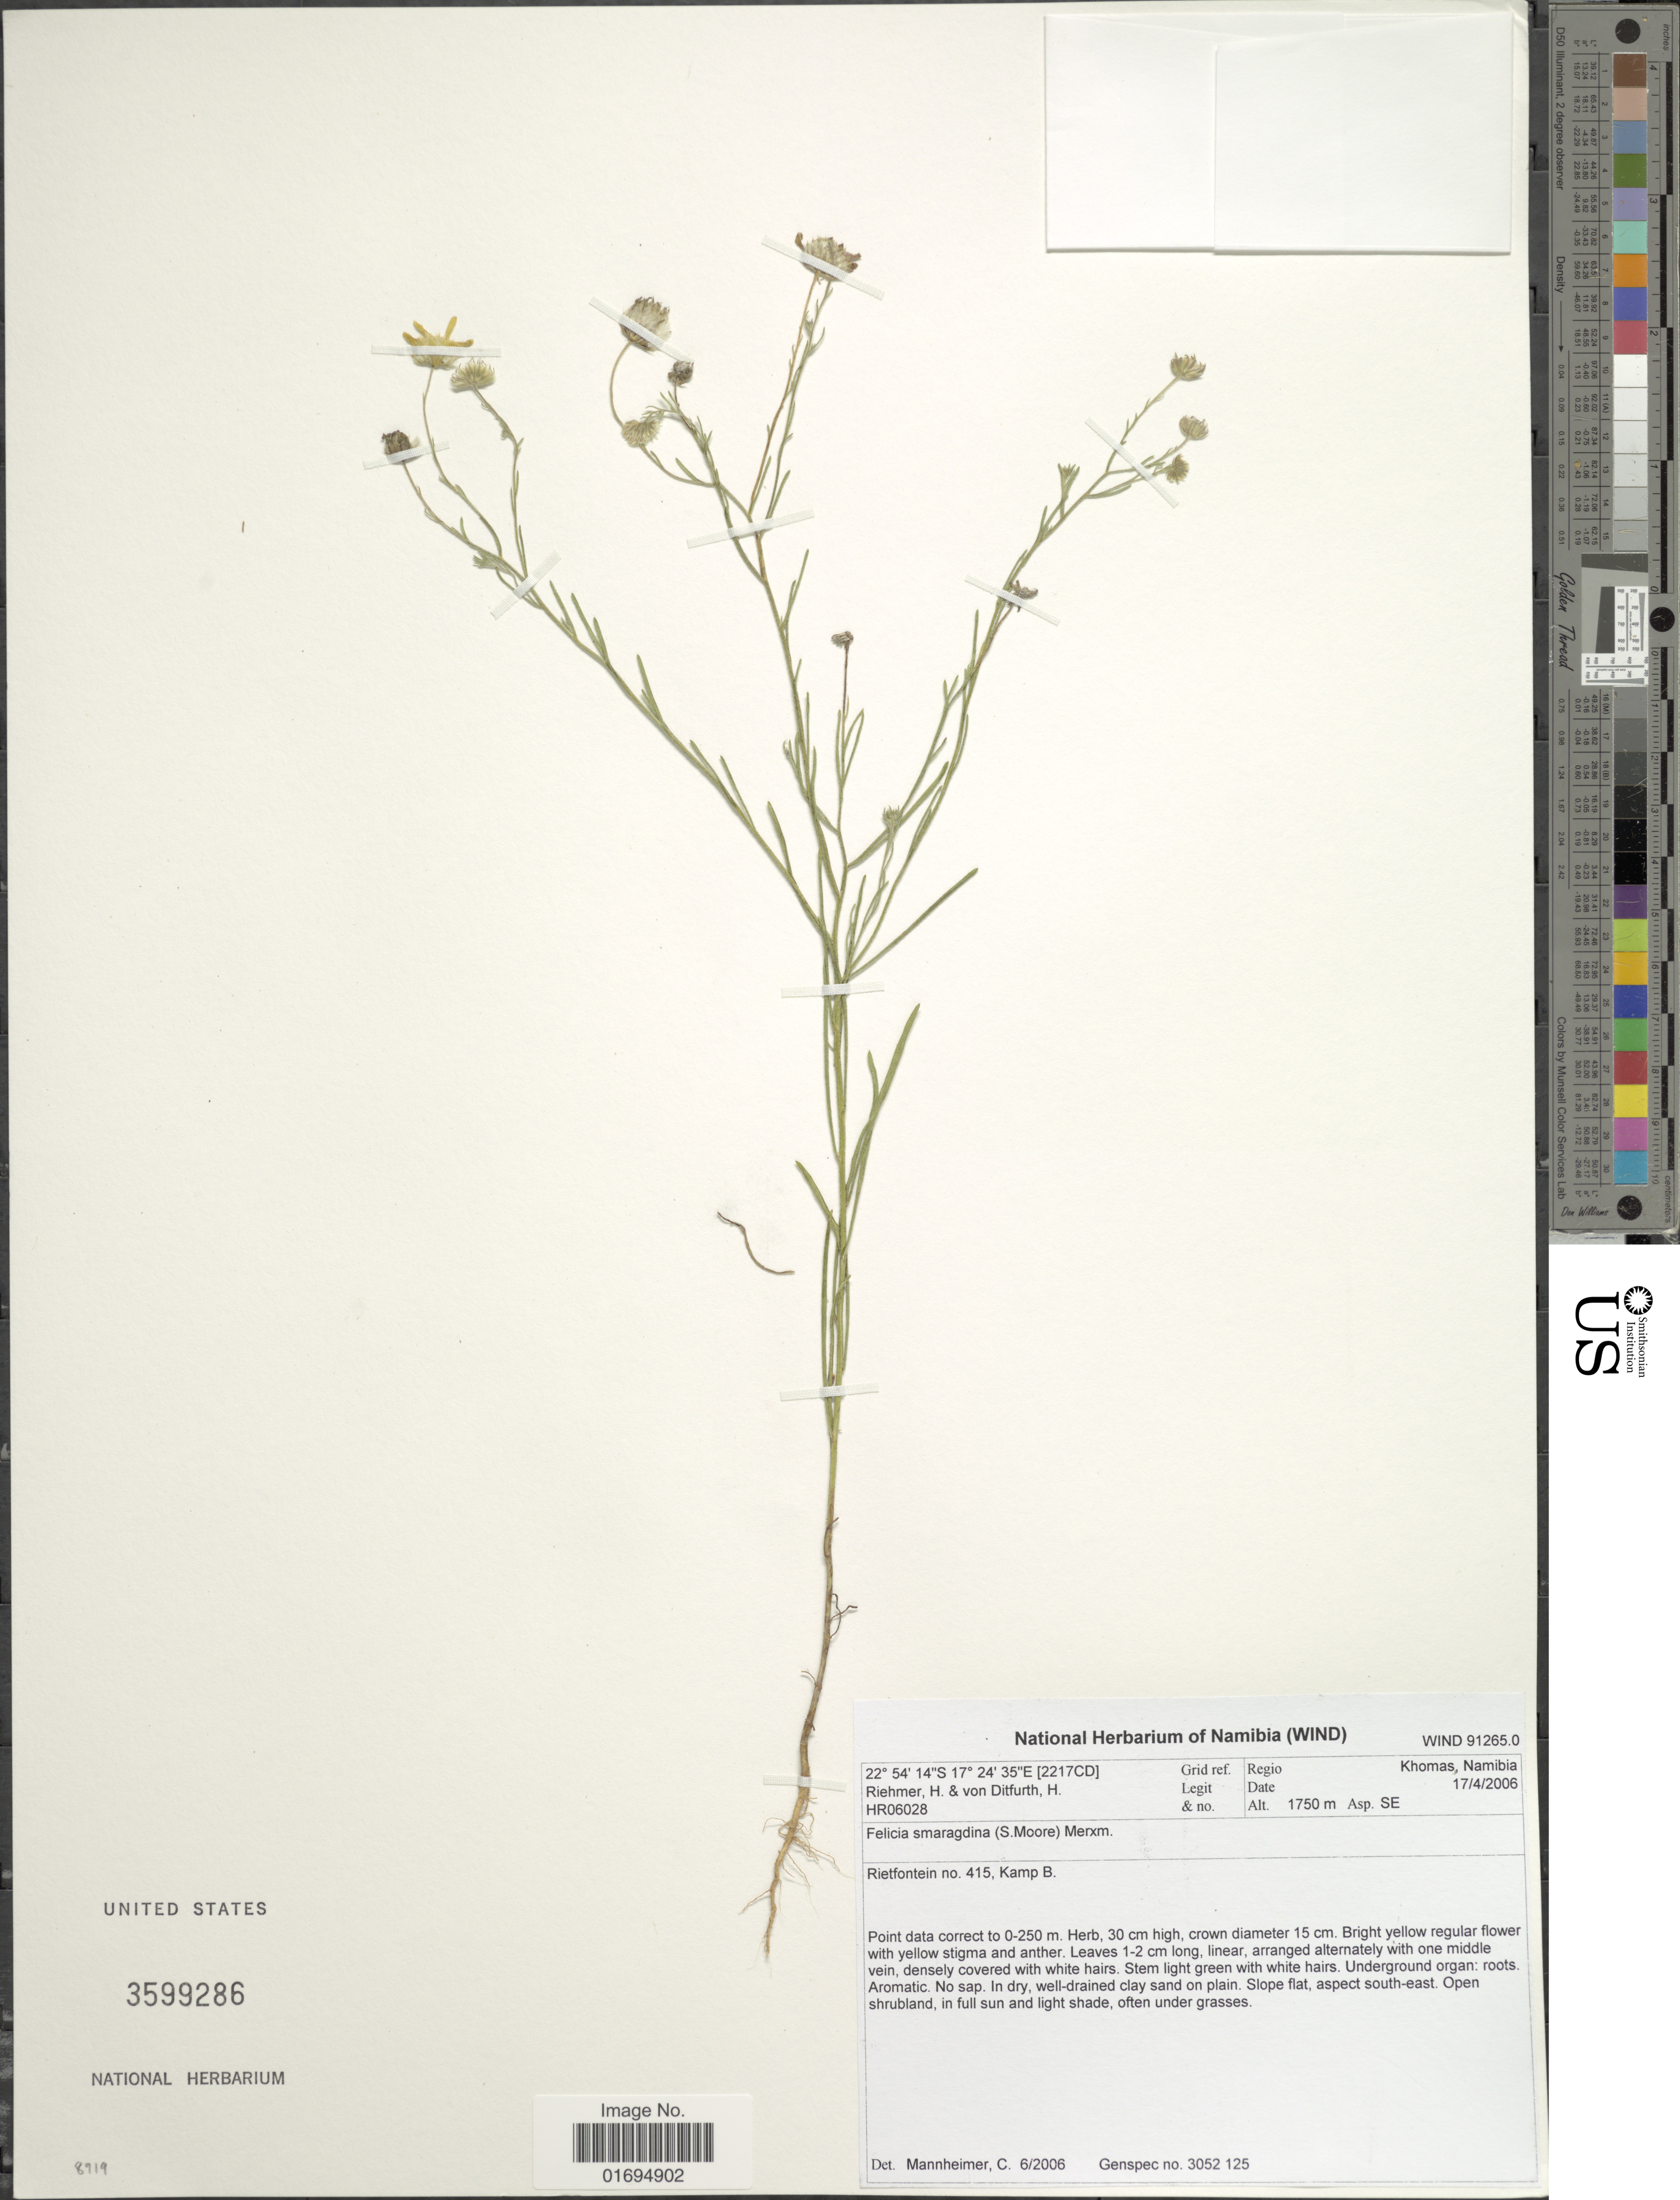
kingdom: Plantae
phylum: Tracheophyta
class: Magnoliopsida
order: Asterales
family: Asteraceae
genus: Felicia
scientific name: Felicia smaragdina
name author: (S. Moore) Merxm.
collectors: H. Riehmer & H. Von Ditfurth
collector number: HR06028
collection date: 2006-04-17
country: Namibia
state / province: Khomas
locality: Rietfontein no. 415, Kamp B.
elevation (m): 1750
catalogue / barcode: US 3599286